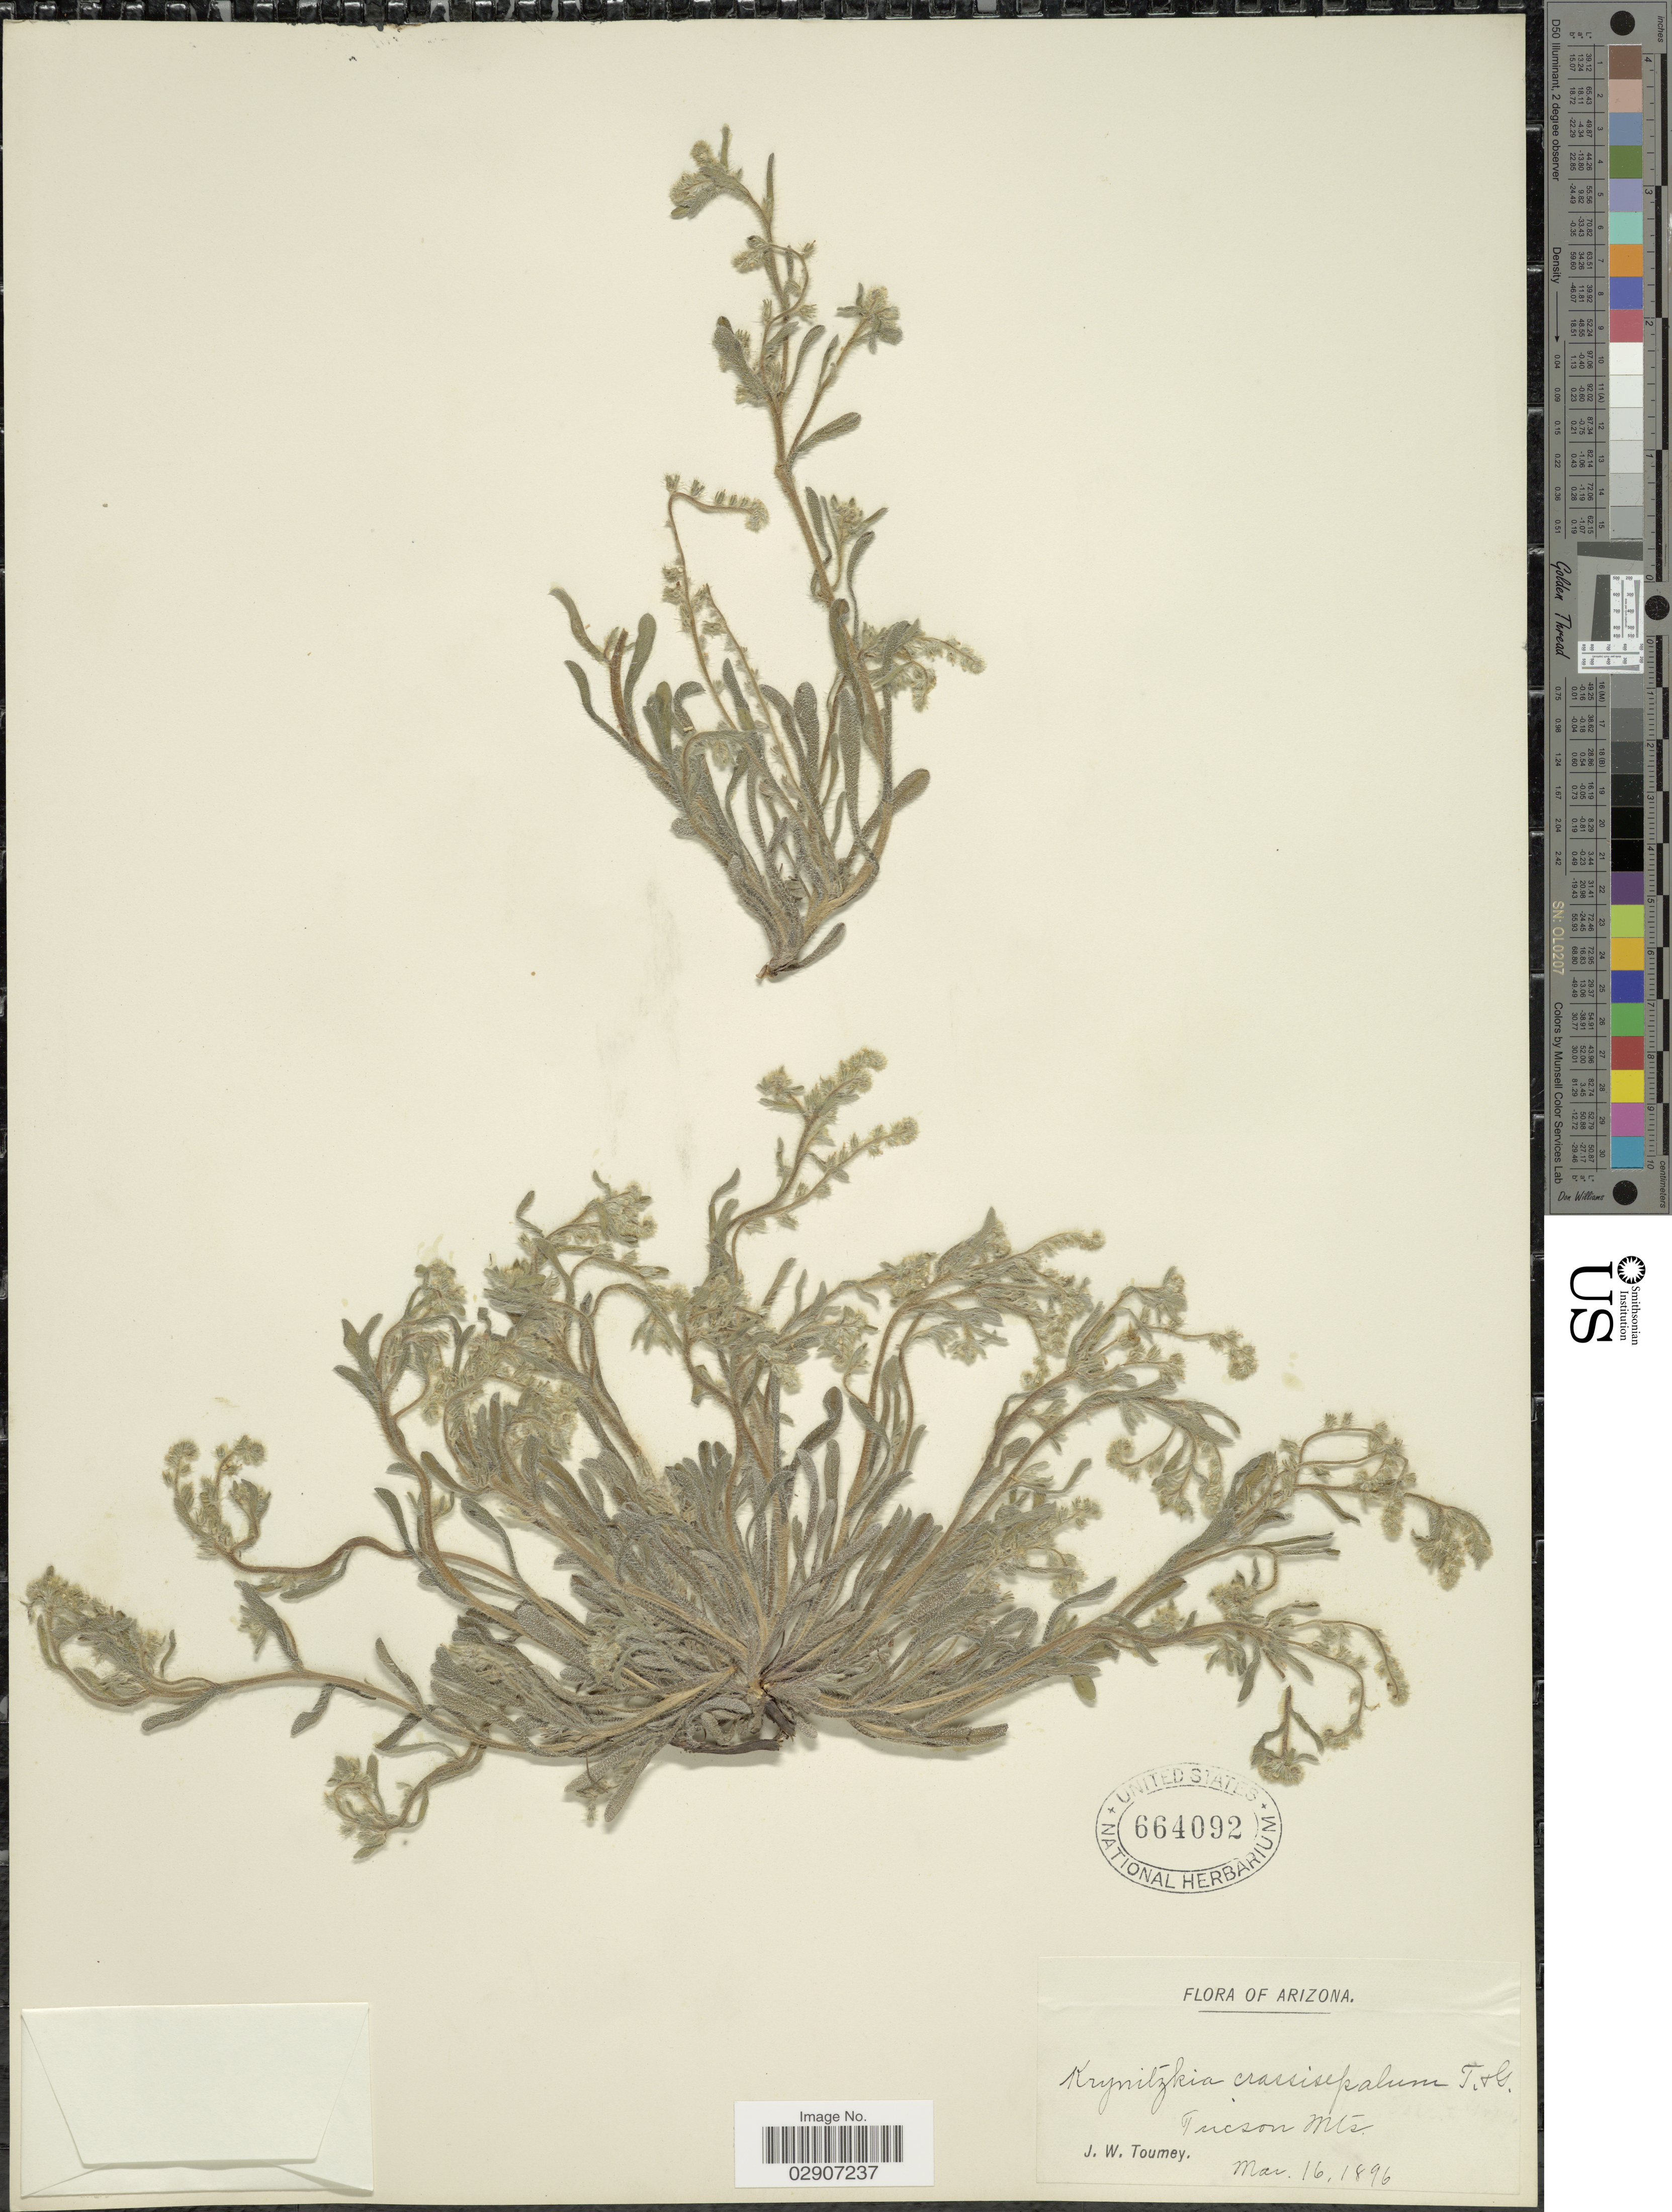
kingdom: Plantae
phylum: Tracheophyta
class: Magnoliopsida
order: Boraginales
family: Boraginaceae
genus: Cryptantha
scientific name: Cryptantha crassisepala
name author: (Torr. & A. Gray) Greene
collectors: J. W. Toumey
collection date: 1896-03-16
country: United States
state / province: Arizona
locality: Tucson Mts.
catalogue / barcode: US 664092